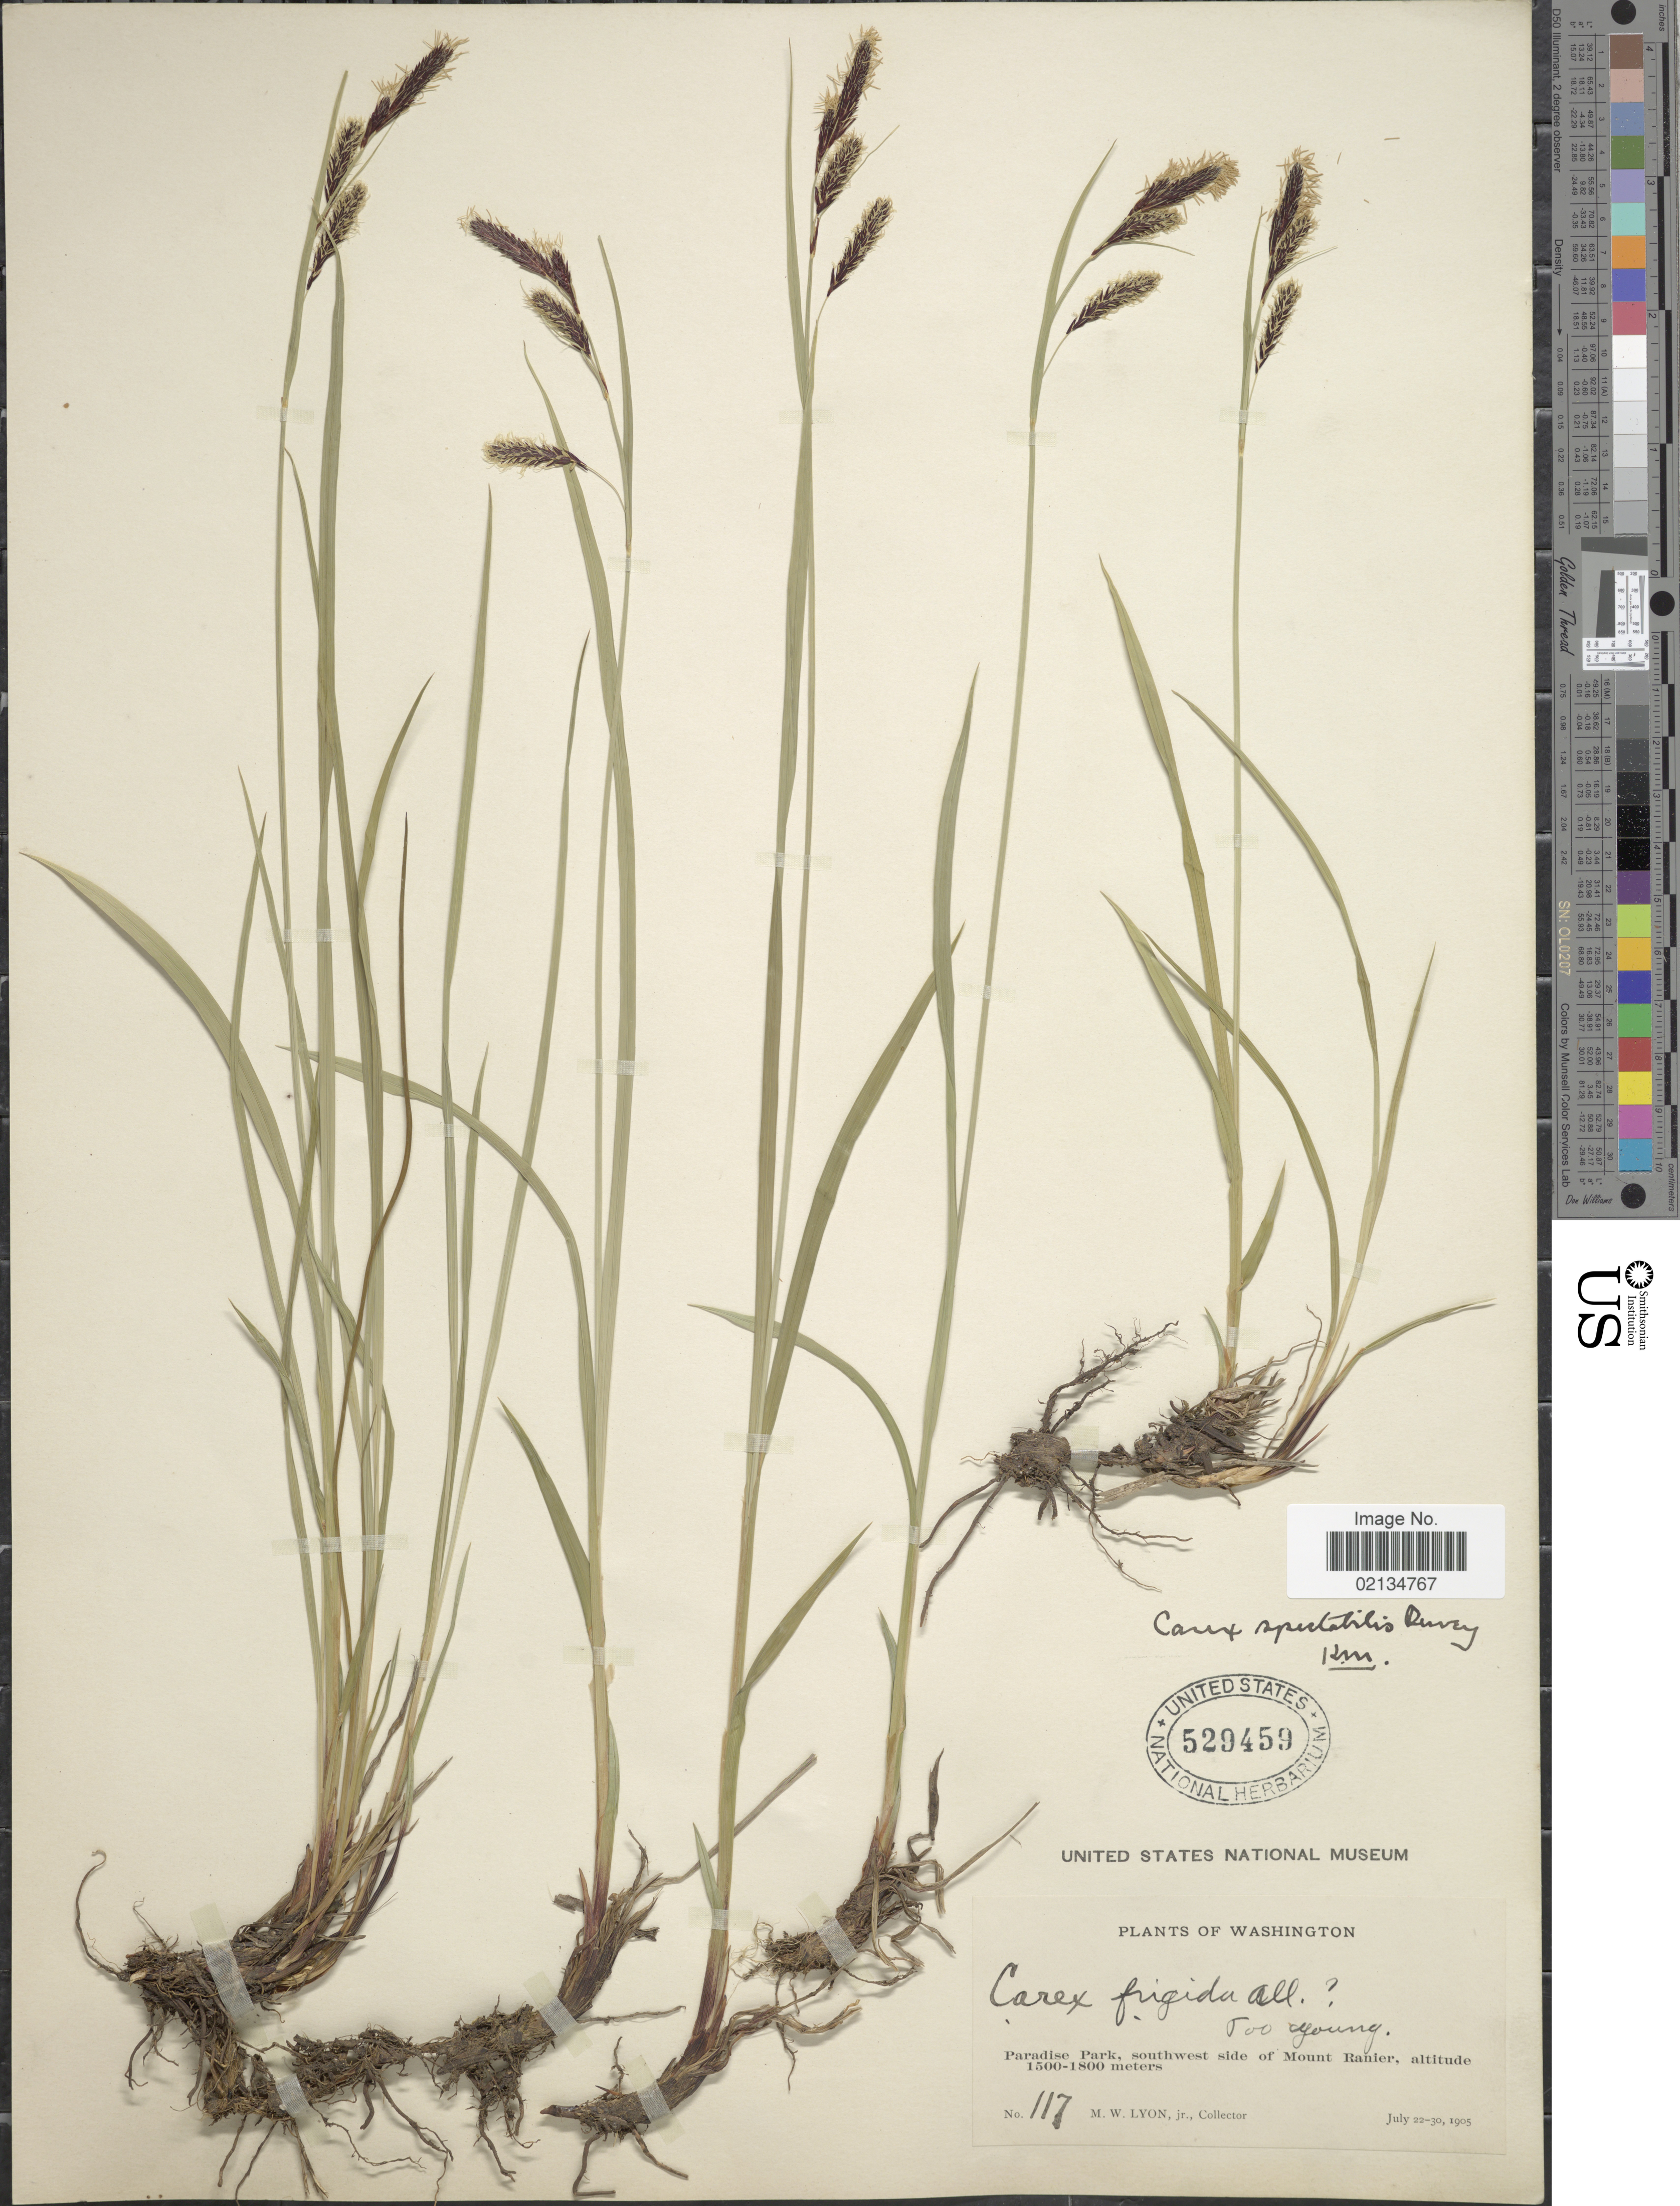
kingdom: Plantae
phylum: Tracheophyta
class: Liliopsida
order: Poales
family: Cyperaceae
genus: Carex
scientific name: Carex spectabilis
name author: Dewey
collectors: M. Lyon Jr.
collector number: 117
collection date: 1905-07-22/1905-07-30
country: United States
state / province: Washington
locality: Paradise Park, southwest side of Mount Rainier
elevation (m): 1500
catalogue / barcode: US 529459